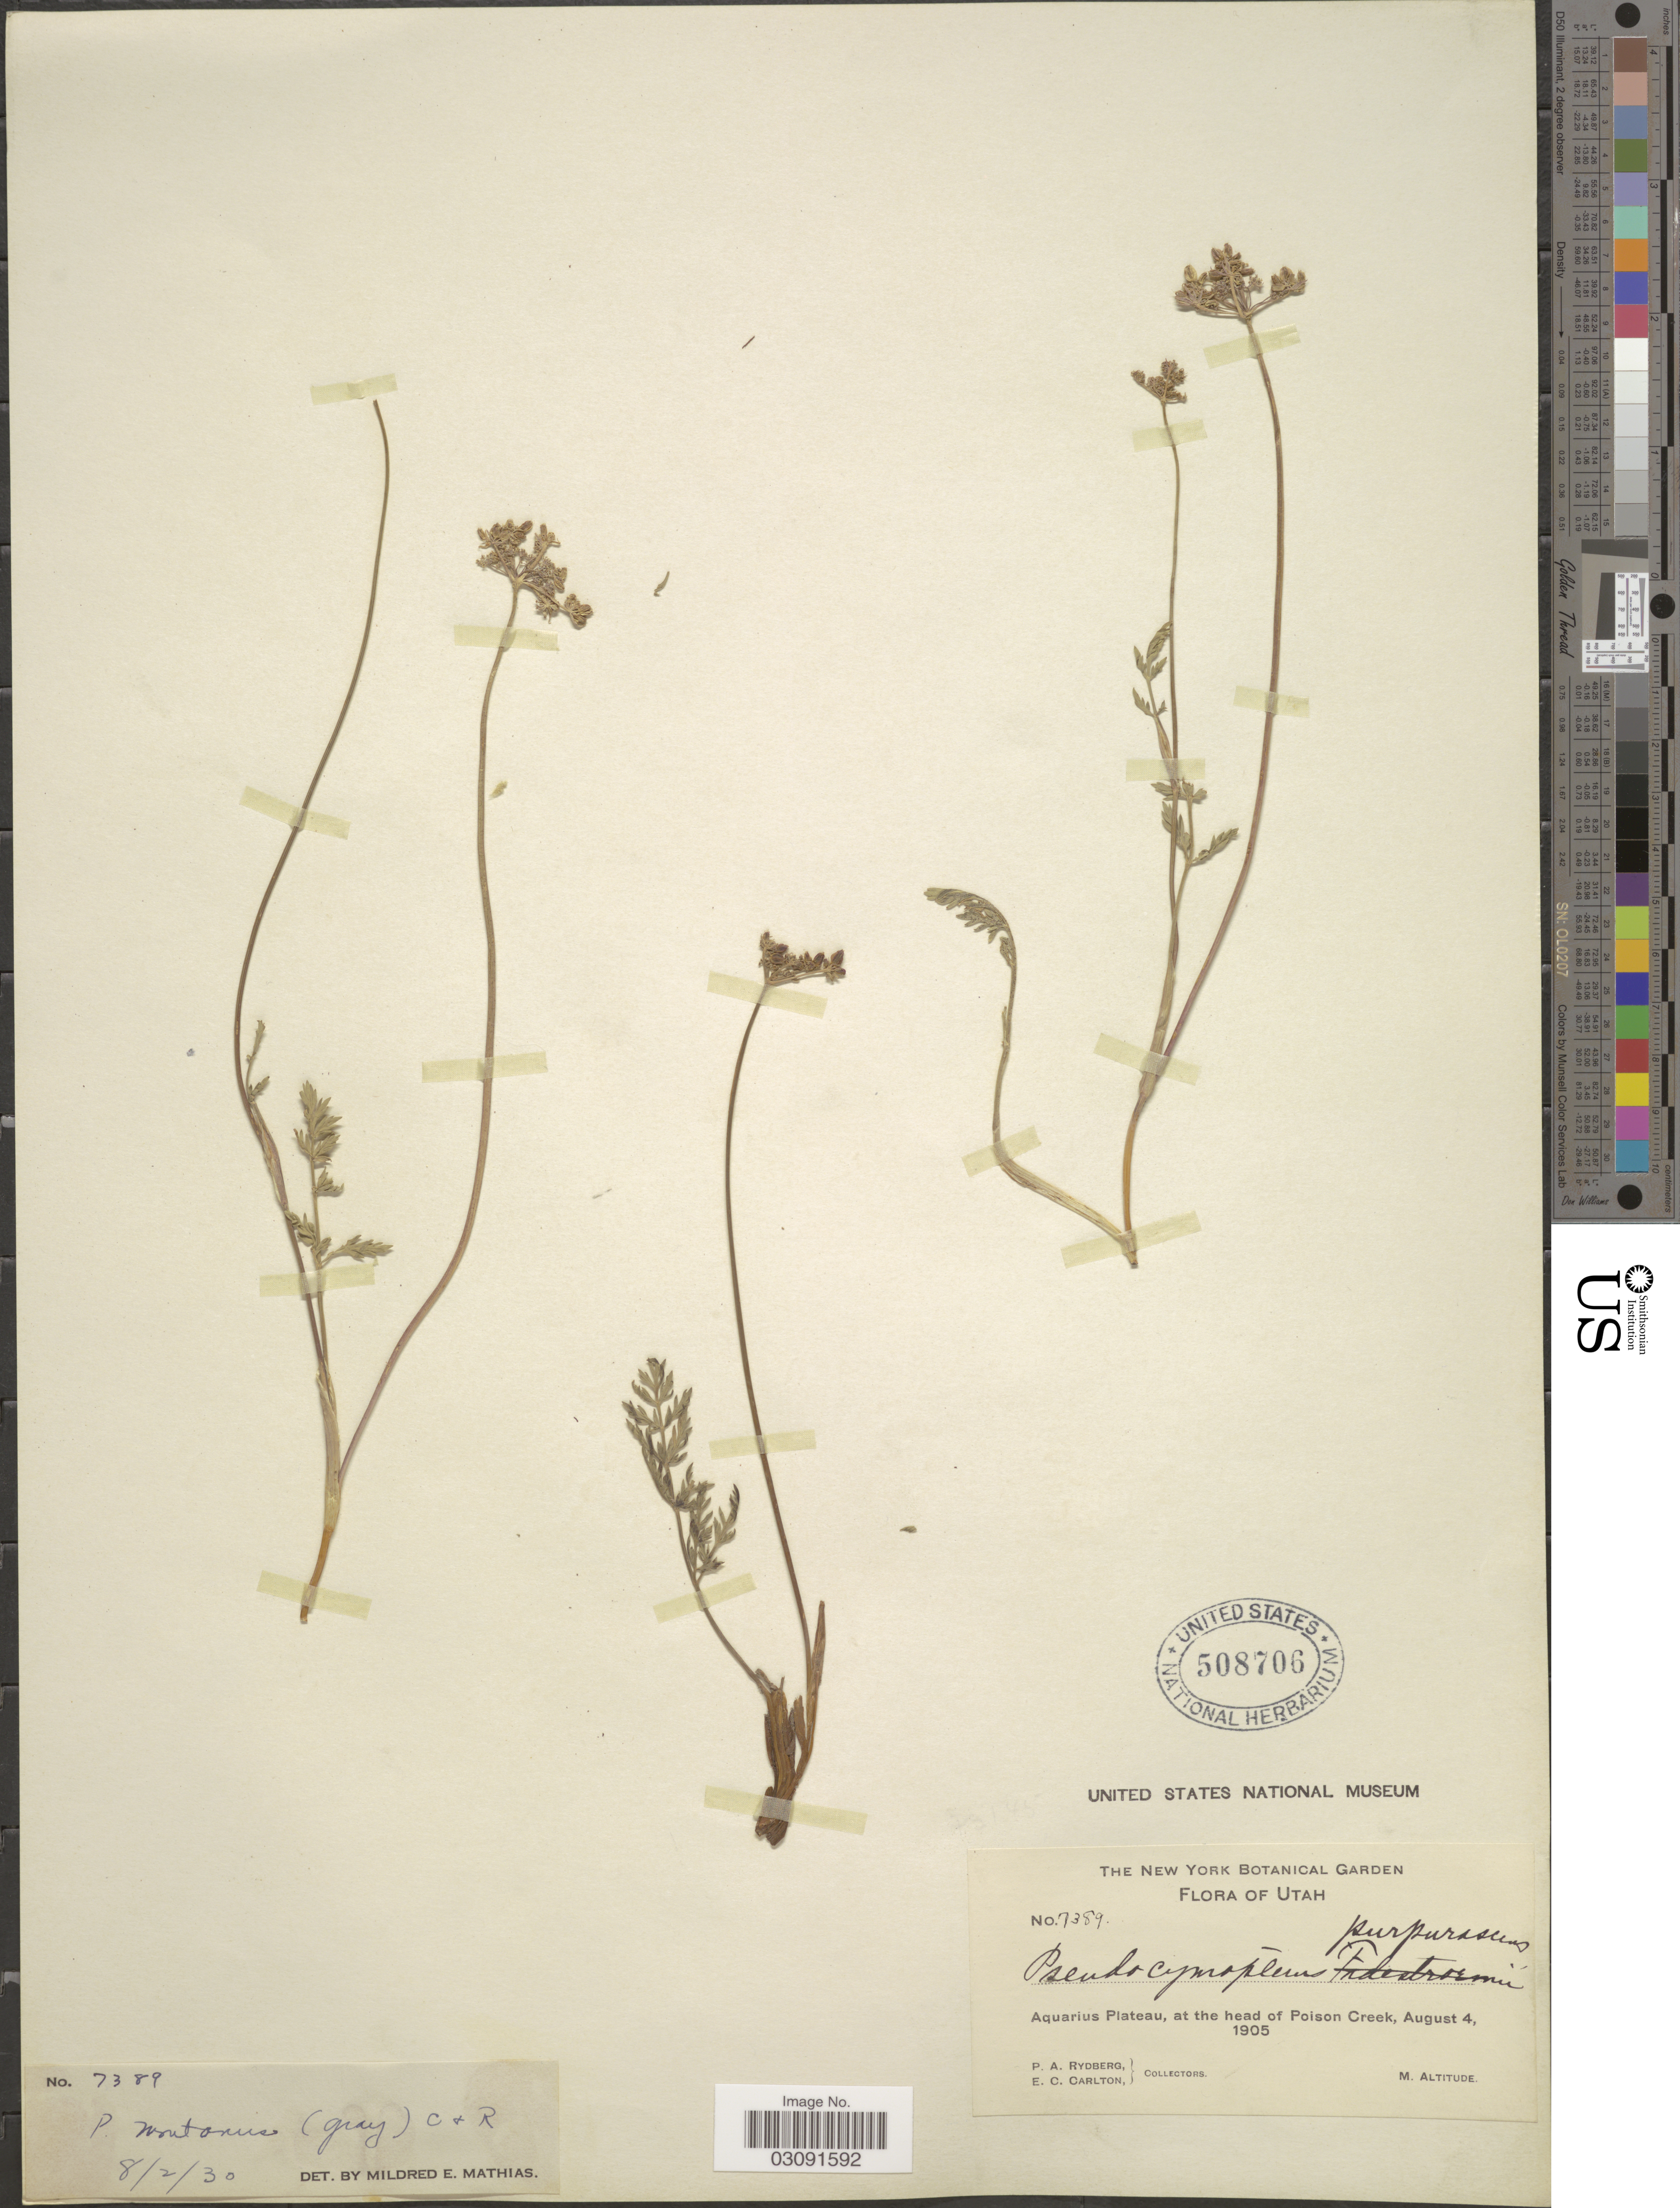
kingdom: Plantae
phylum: Tracheophyta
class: Magnoliopsida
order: Apiales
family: Apiaceae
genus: Pseudocymopterus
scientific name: Pseudocymopterus montanus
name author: (A. Gray) J.M. Coult. & Rose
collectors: P. A. Rydberg & E. Carlton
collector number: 7389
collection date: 1905-08-04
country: United States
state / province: Utah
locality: Aquarius Plateau, at the head of Poison Creek.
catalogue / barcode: US 508706